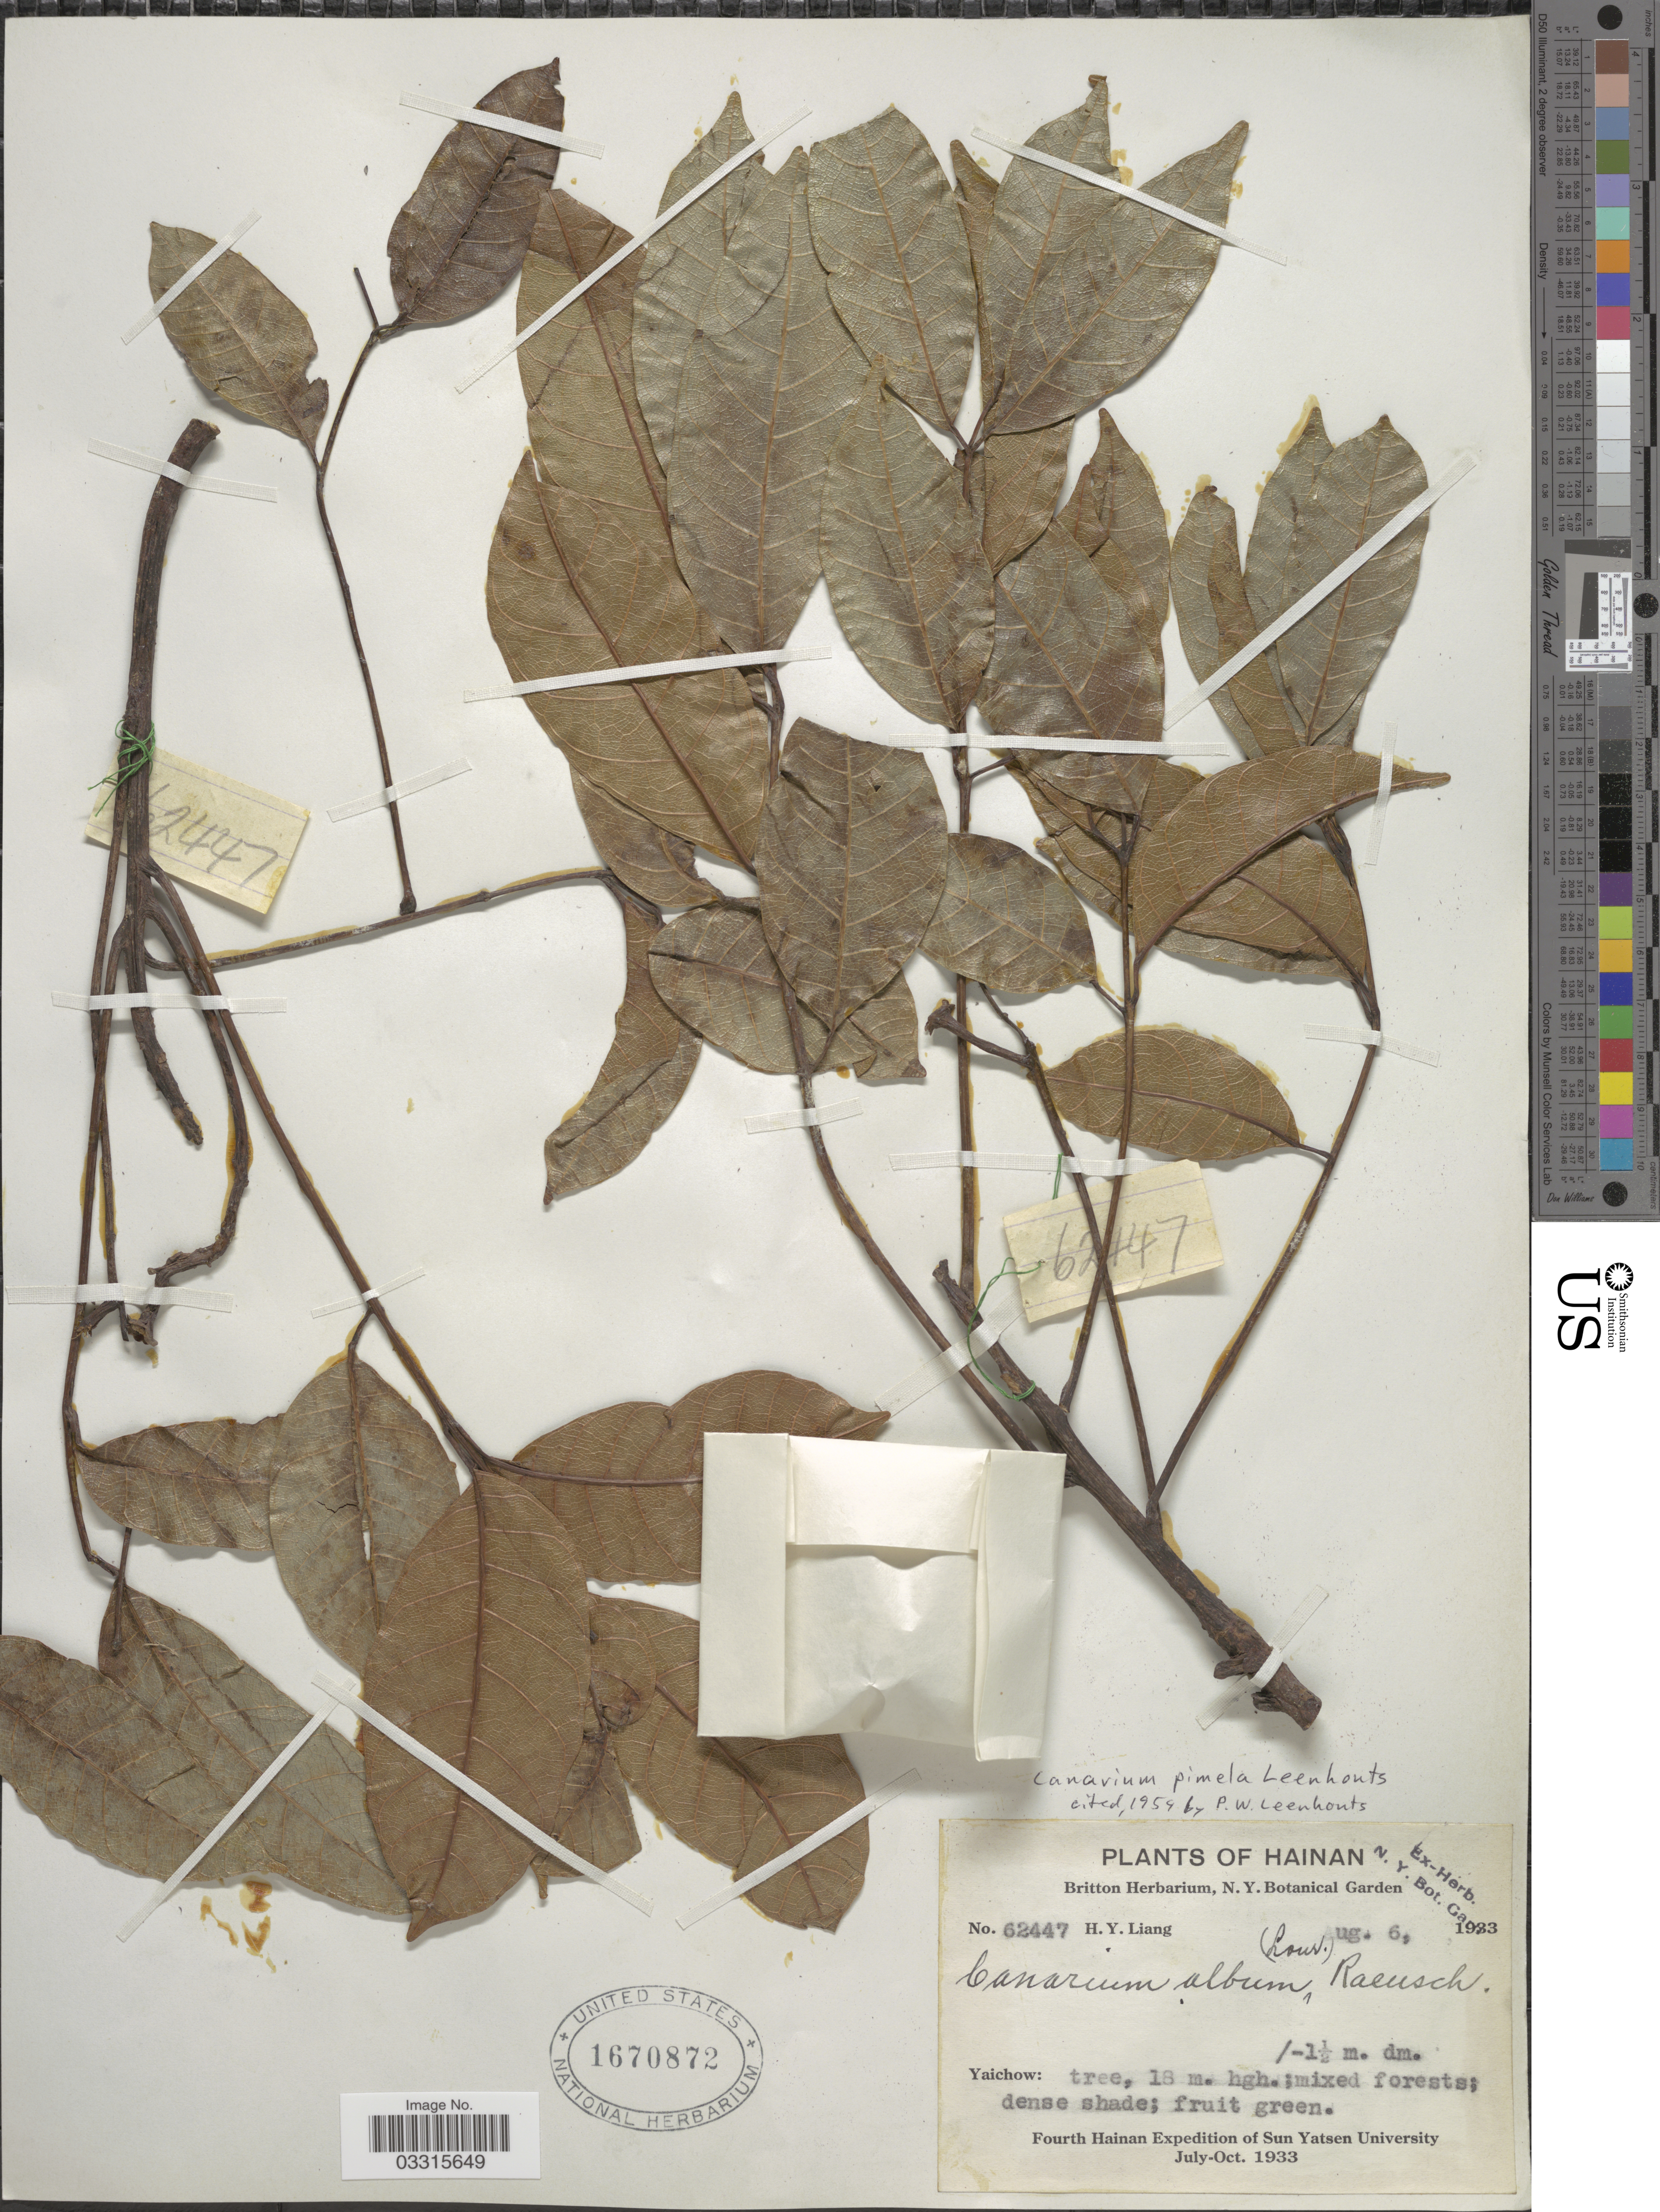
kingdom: Plantae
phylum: Tracheophyta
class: Magnoliopsida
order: Sapindales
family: Burseraceae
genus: Canarium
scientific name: Canarium pimela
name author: K.D. Koenig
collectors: H. Y. Liang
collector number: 62447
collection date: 1933-08-06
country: China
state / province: Hainan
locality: Yaichow.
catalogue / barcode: US 1670872